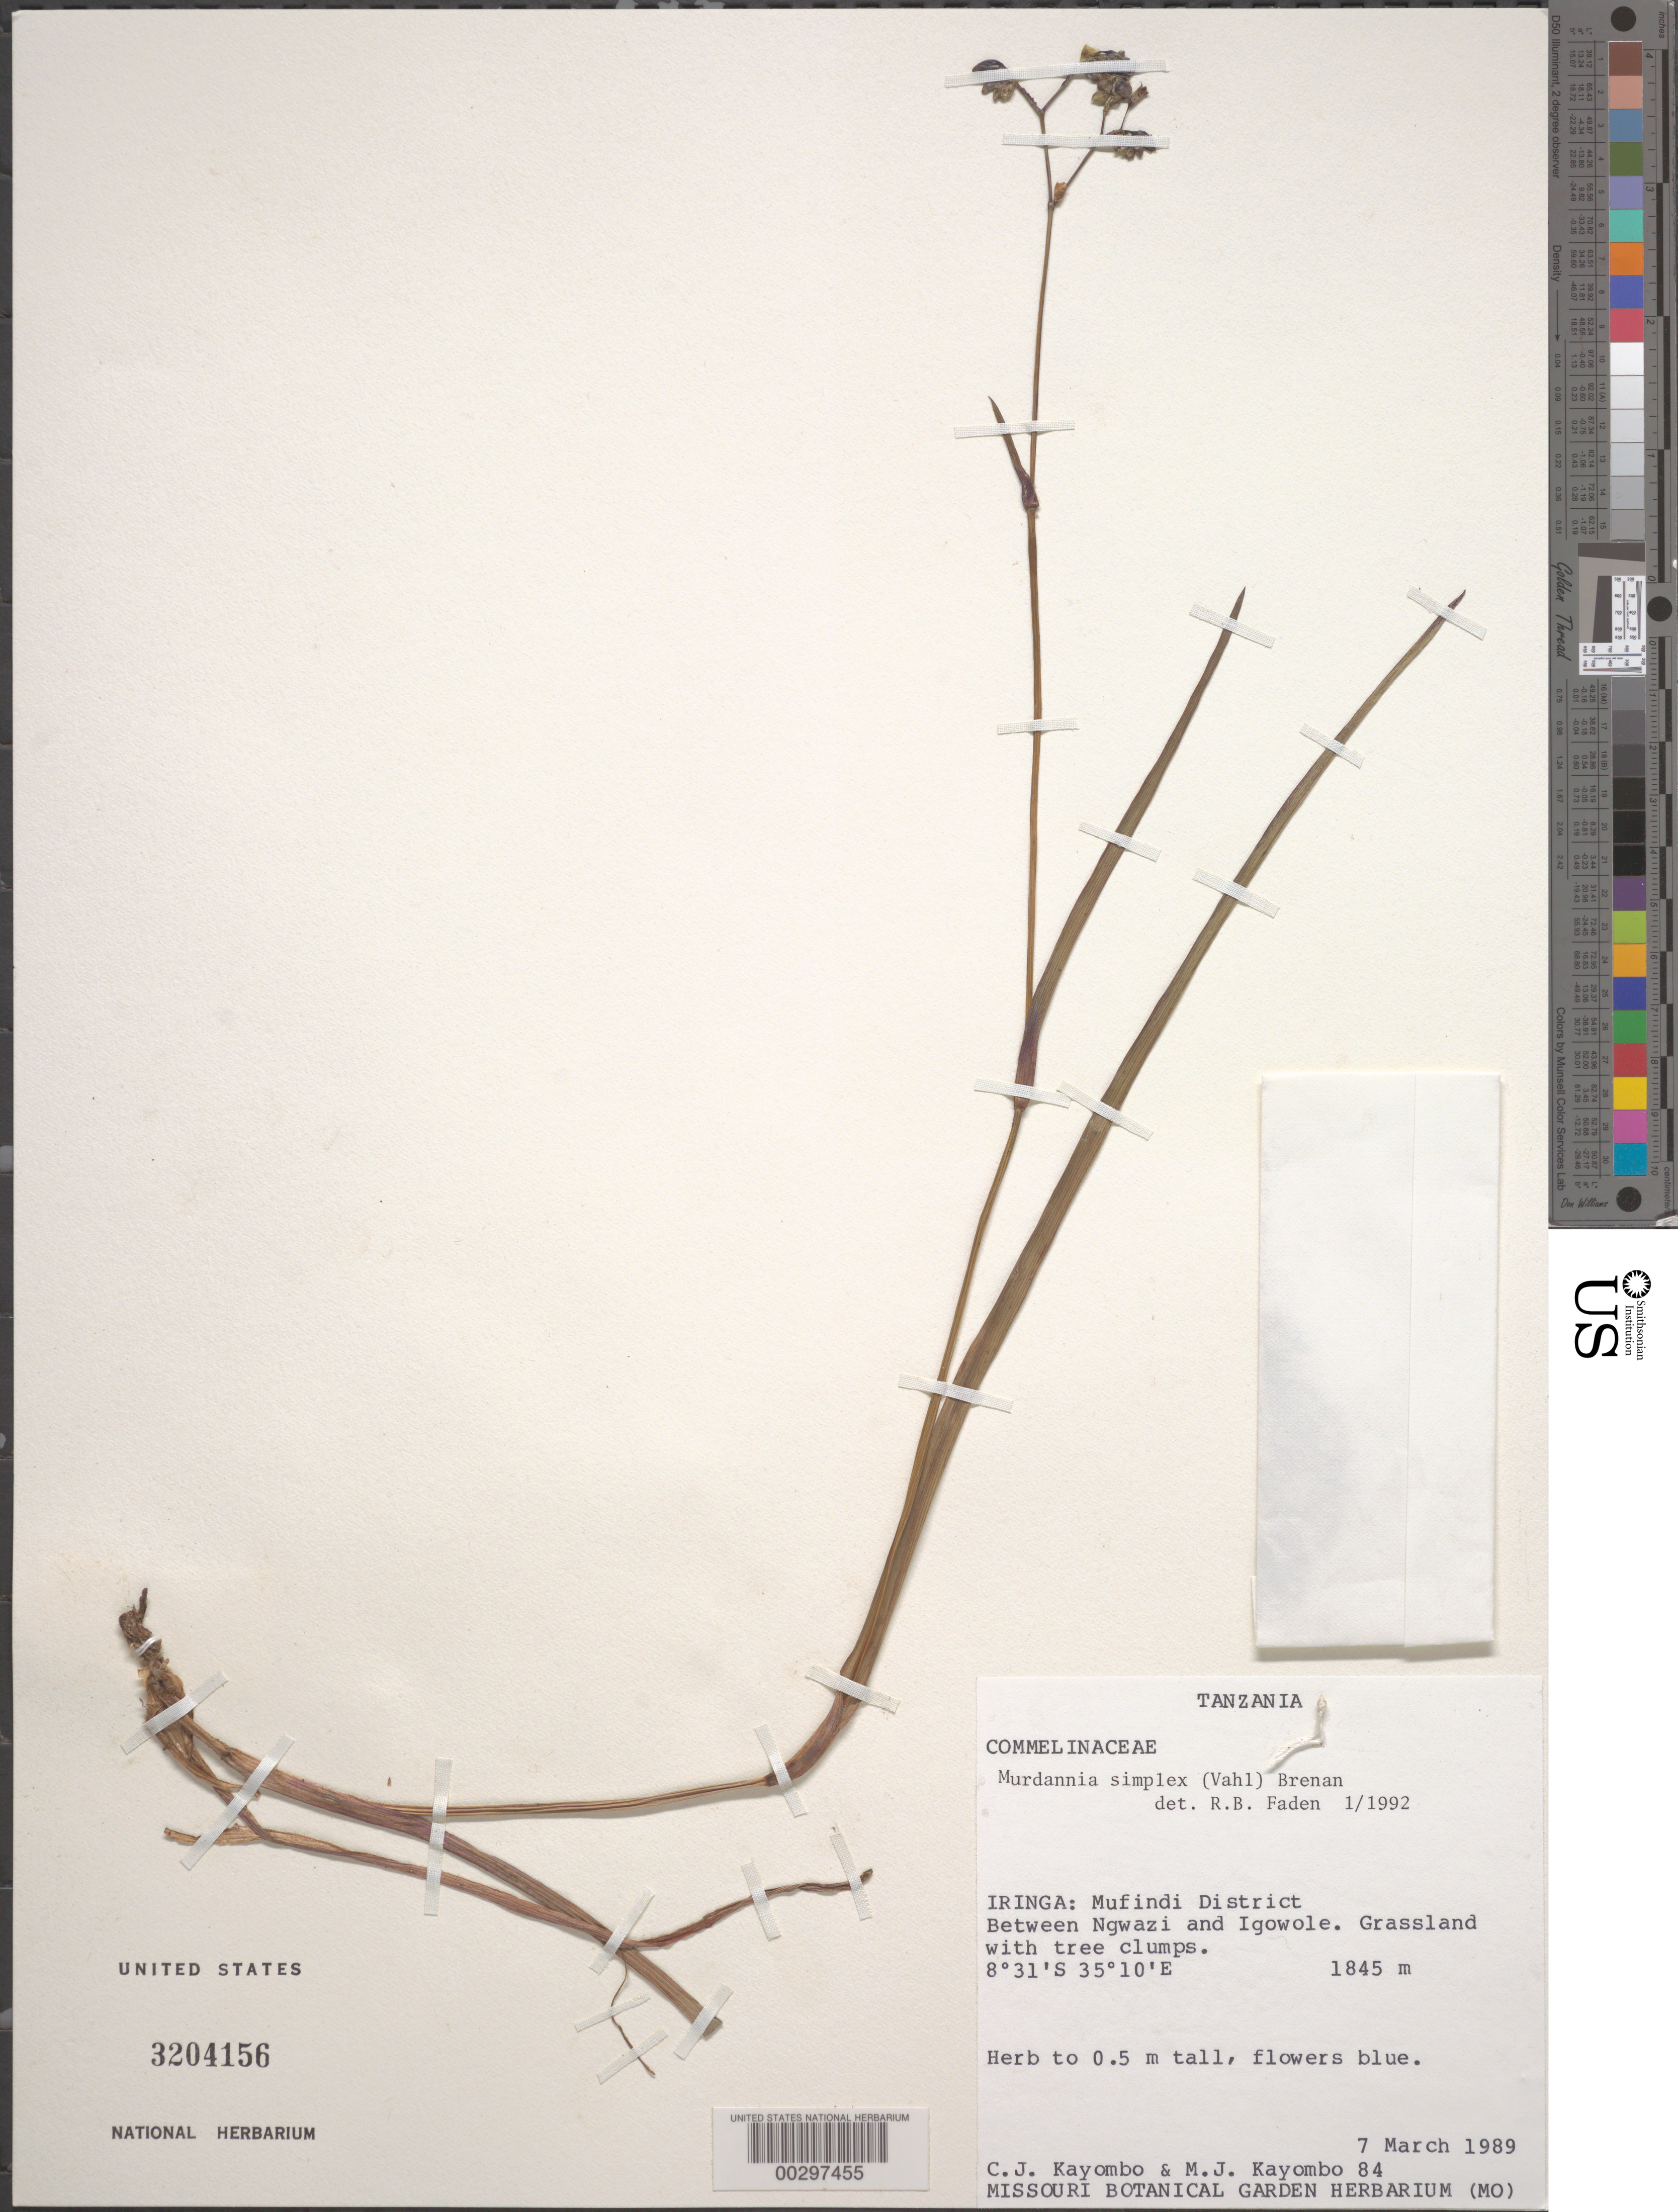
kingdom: Plantae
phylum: Tracheophyta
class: Liliopsida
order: Commelinales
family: Commelinaceae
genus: Murdannia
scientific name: Murdannia simplex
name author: (Vahl) Brenan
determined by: Faden, Robert B., (US), Smithsonian Institution - National Museum of Natural History (UNITED STATES)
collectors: C. J. Kayombo & M. Kayombo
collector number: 84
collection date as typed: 07 Mar 1989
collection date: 1989-03-07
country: Tanzania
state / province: Iringa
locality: Mufindi district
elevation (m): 1845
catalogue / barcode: US 3204156